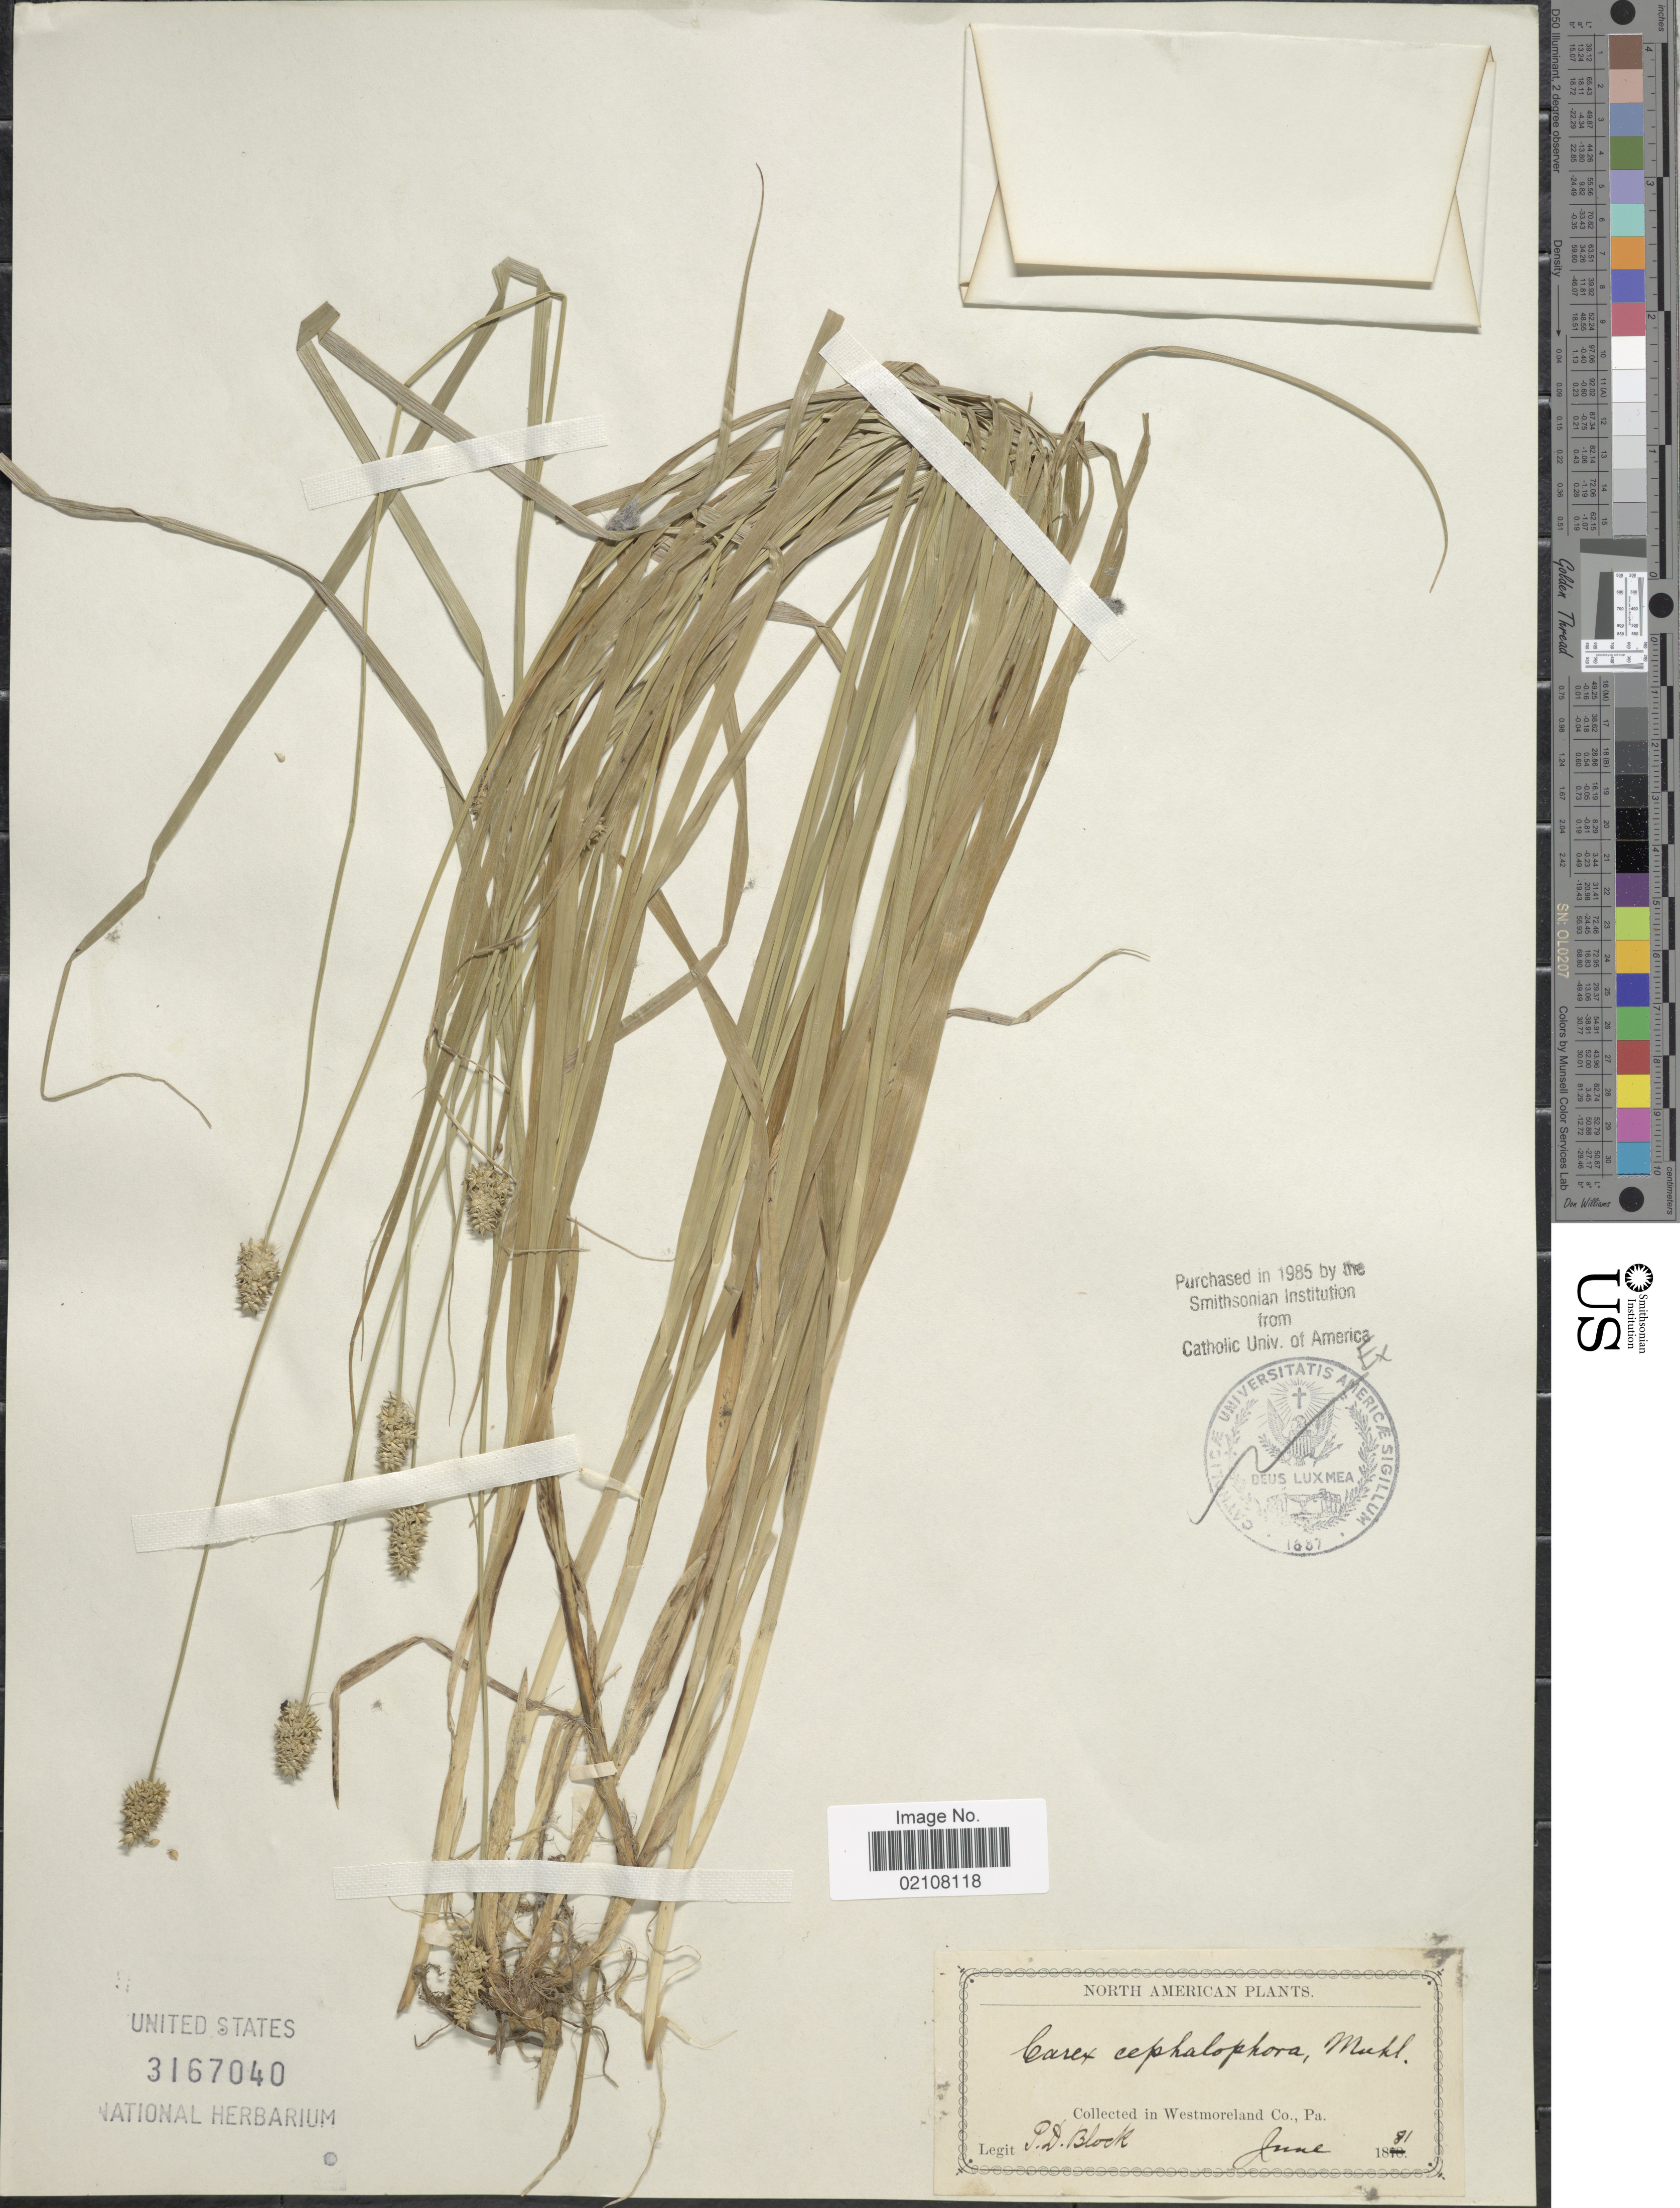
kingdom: Plantae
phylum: Tracheophyta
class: Liliopsida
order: Poales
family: Cyperaceae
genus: Carex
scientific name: Carex cephalophora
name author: Muhl. ex Willd.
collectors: P. Block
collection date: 1881-06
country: United States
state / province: Pennsylvania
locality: Westmoreland Co.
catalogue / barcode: US 3167040